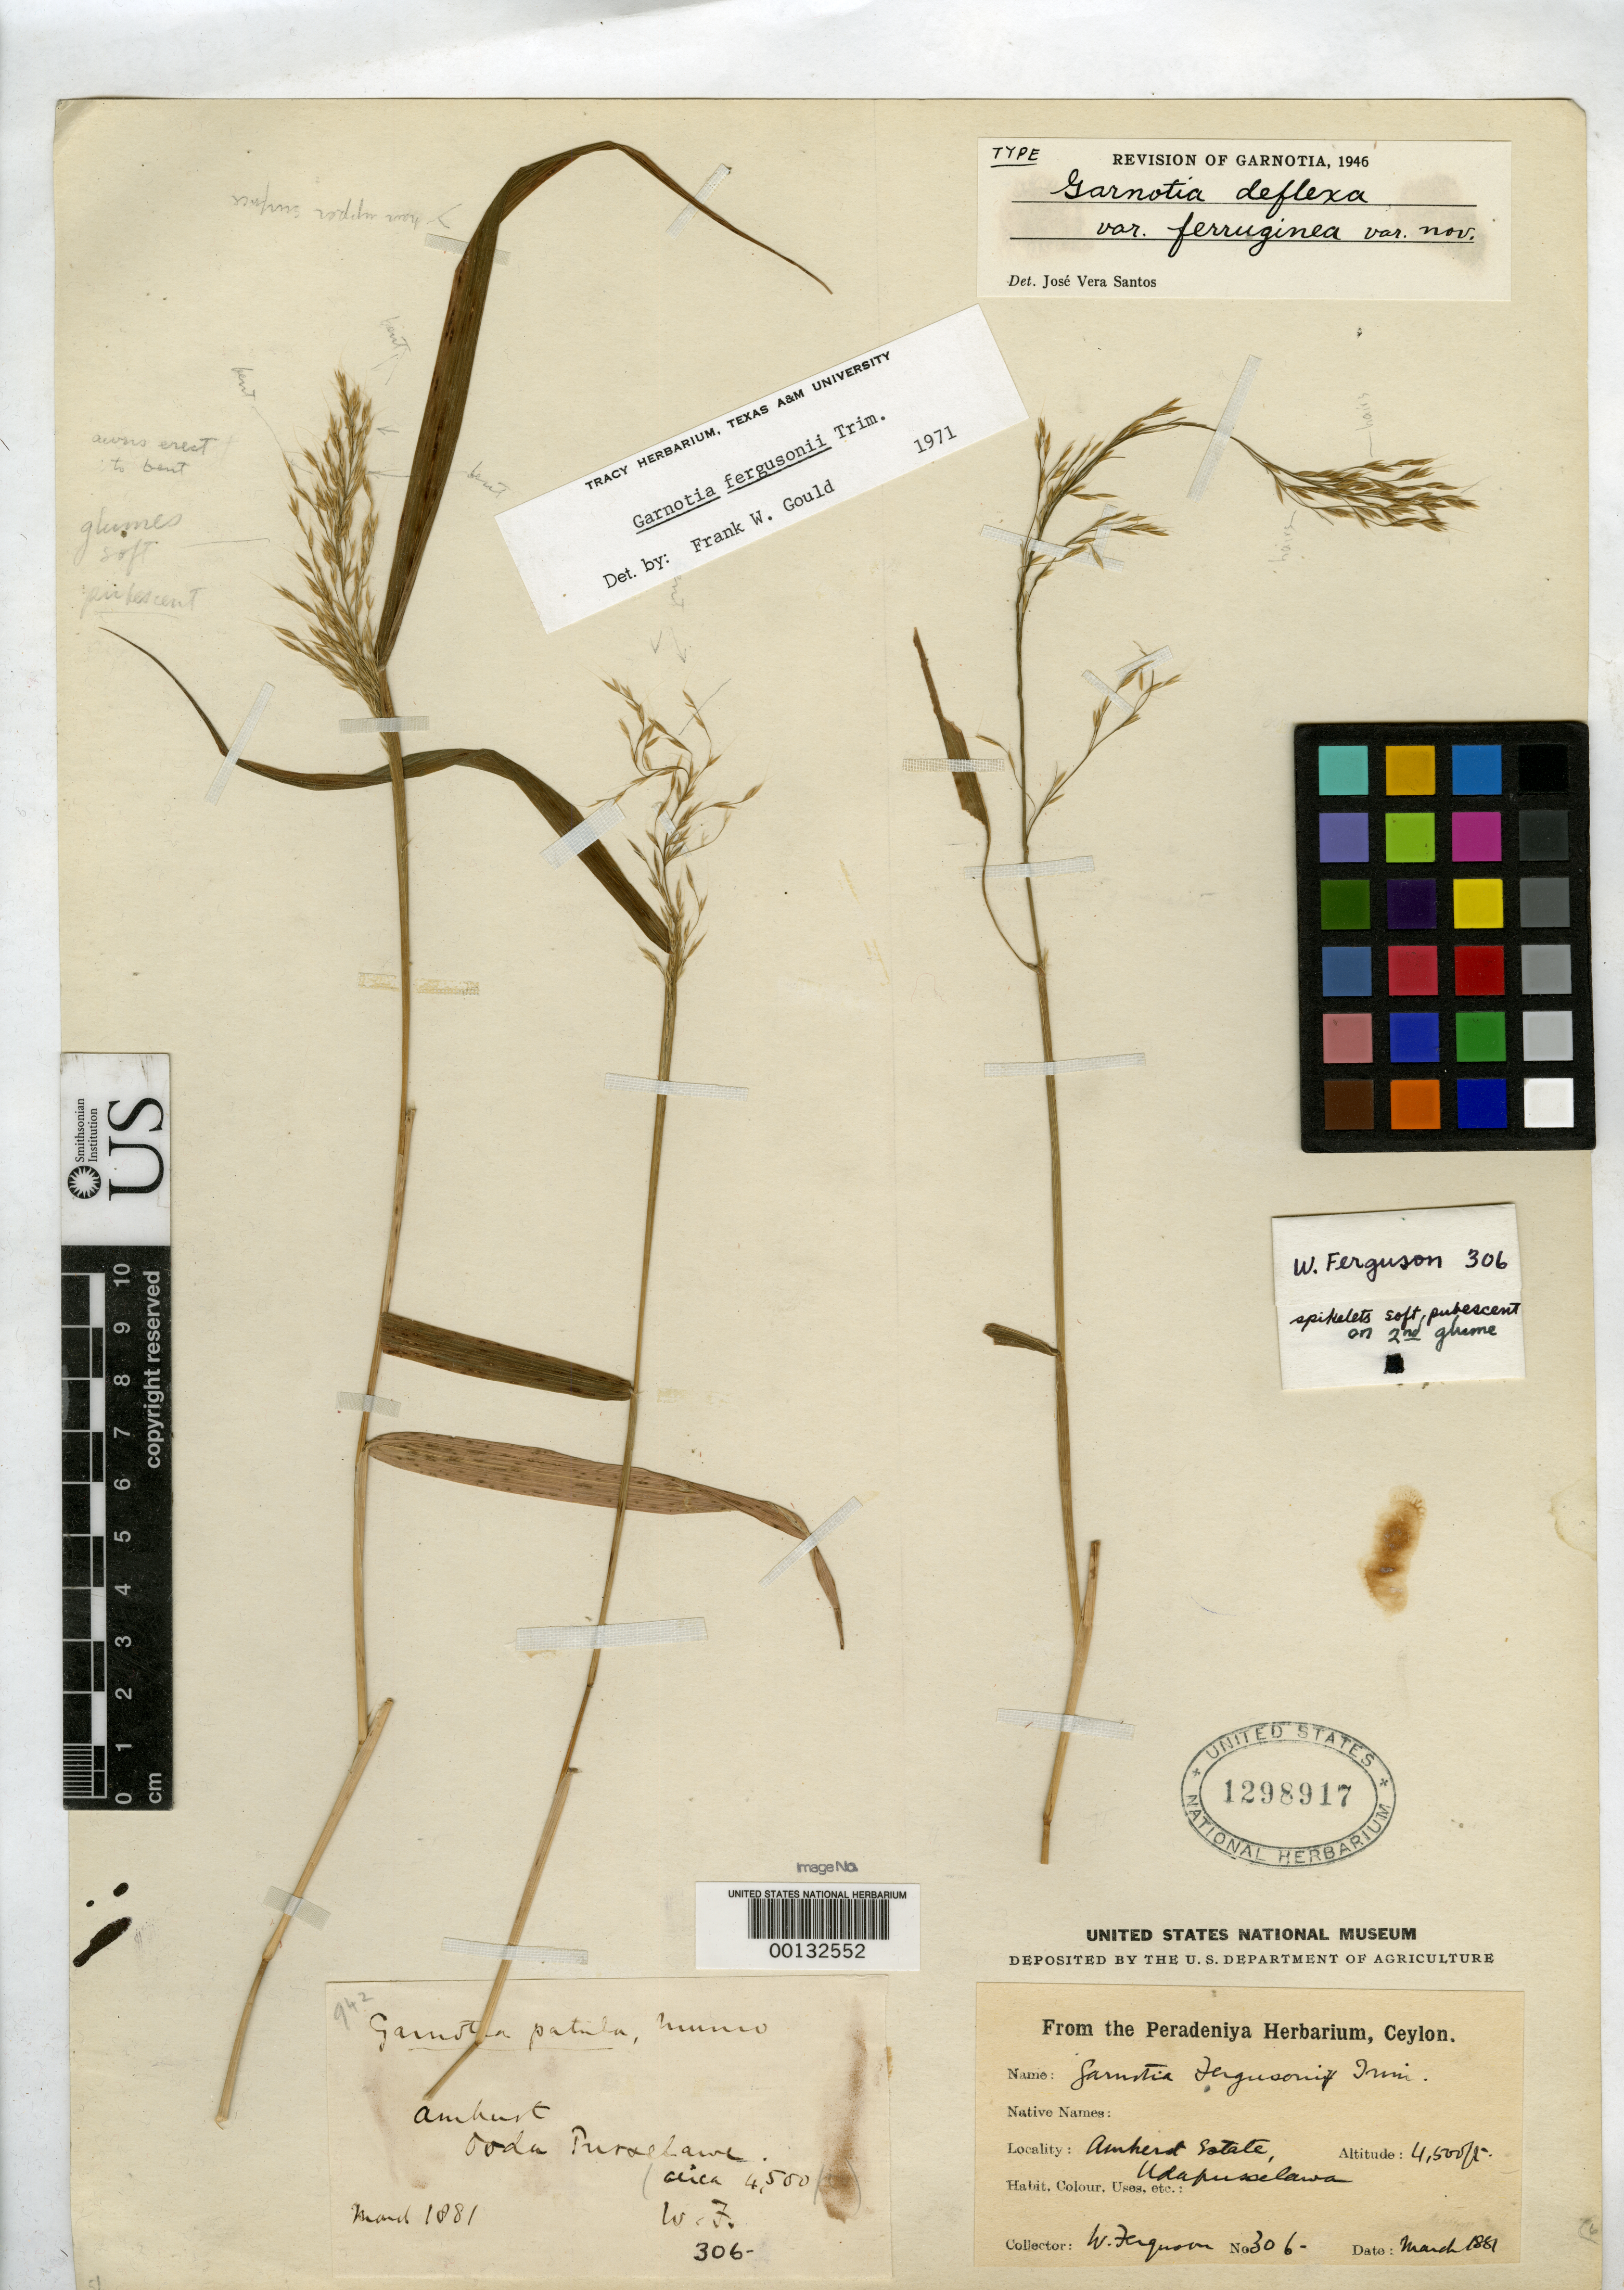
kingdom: Plantae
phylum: Tracheophyta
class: Liliopsida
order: Poales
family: Poaceae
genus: Garnotia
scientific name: Garnotia deflexa var. ferruginea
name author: Santos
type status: Holotype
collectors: W. Ferguson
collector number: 306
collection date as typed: Mar 1881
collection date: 1881-03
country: Sri Lanka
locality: Ude Purselawa, Armherst.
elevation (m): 1372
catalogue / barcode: US 1298917